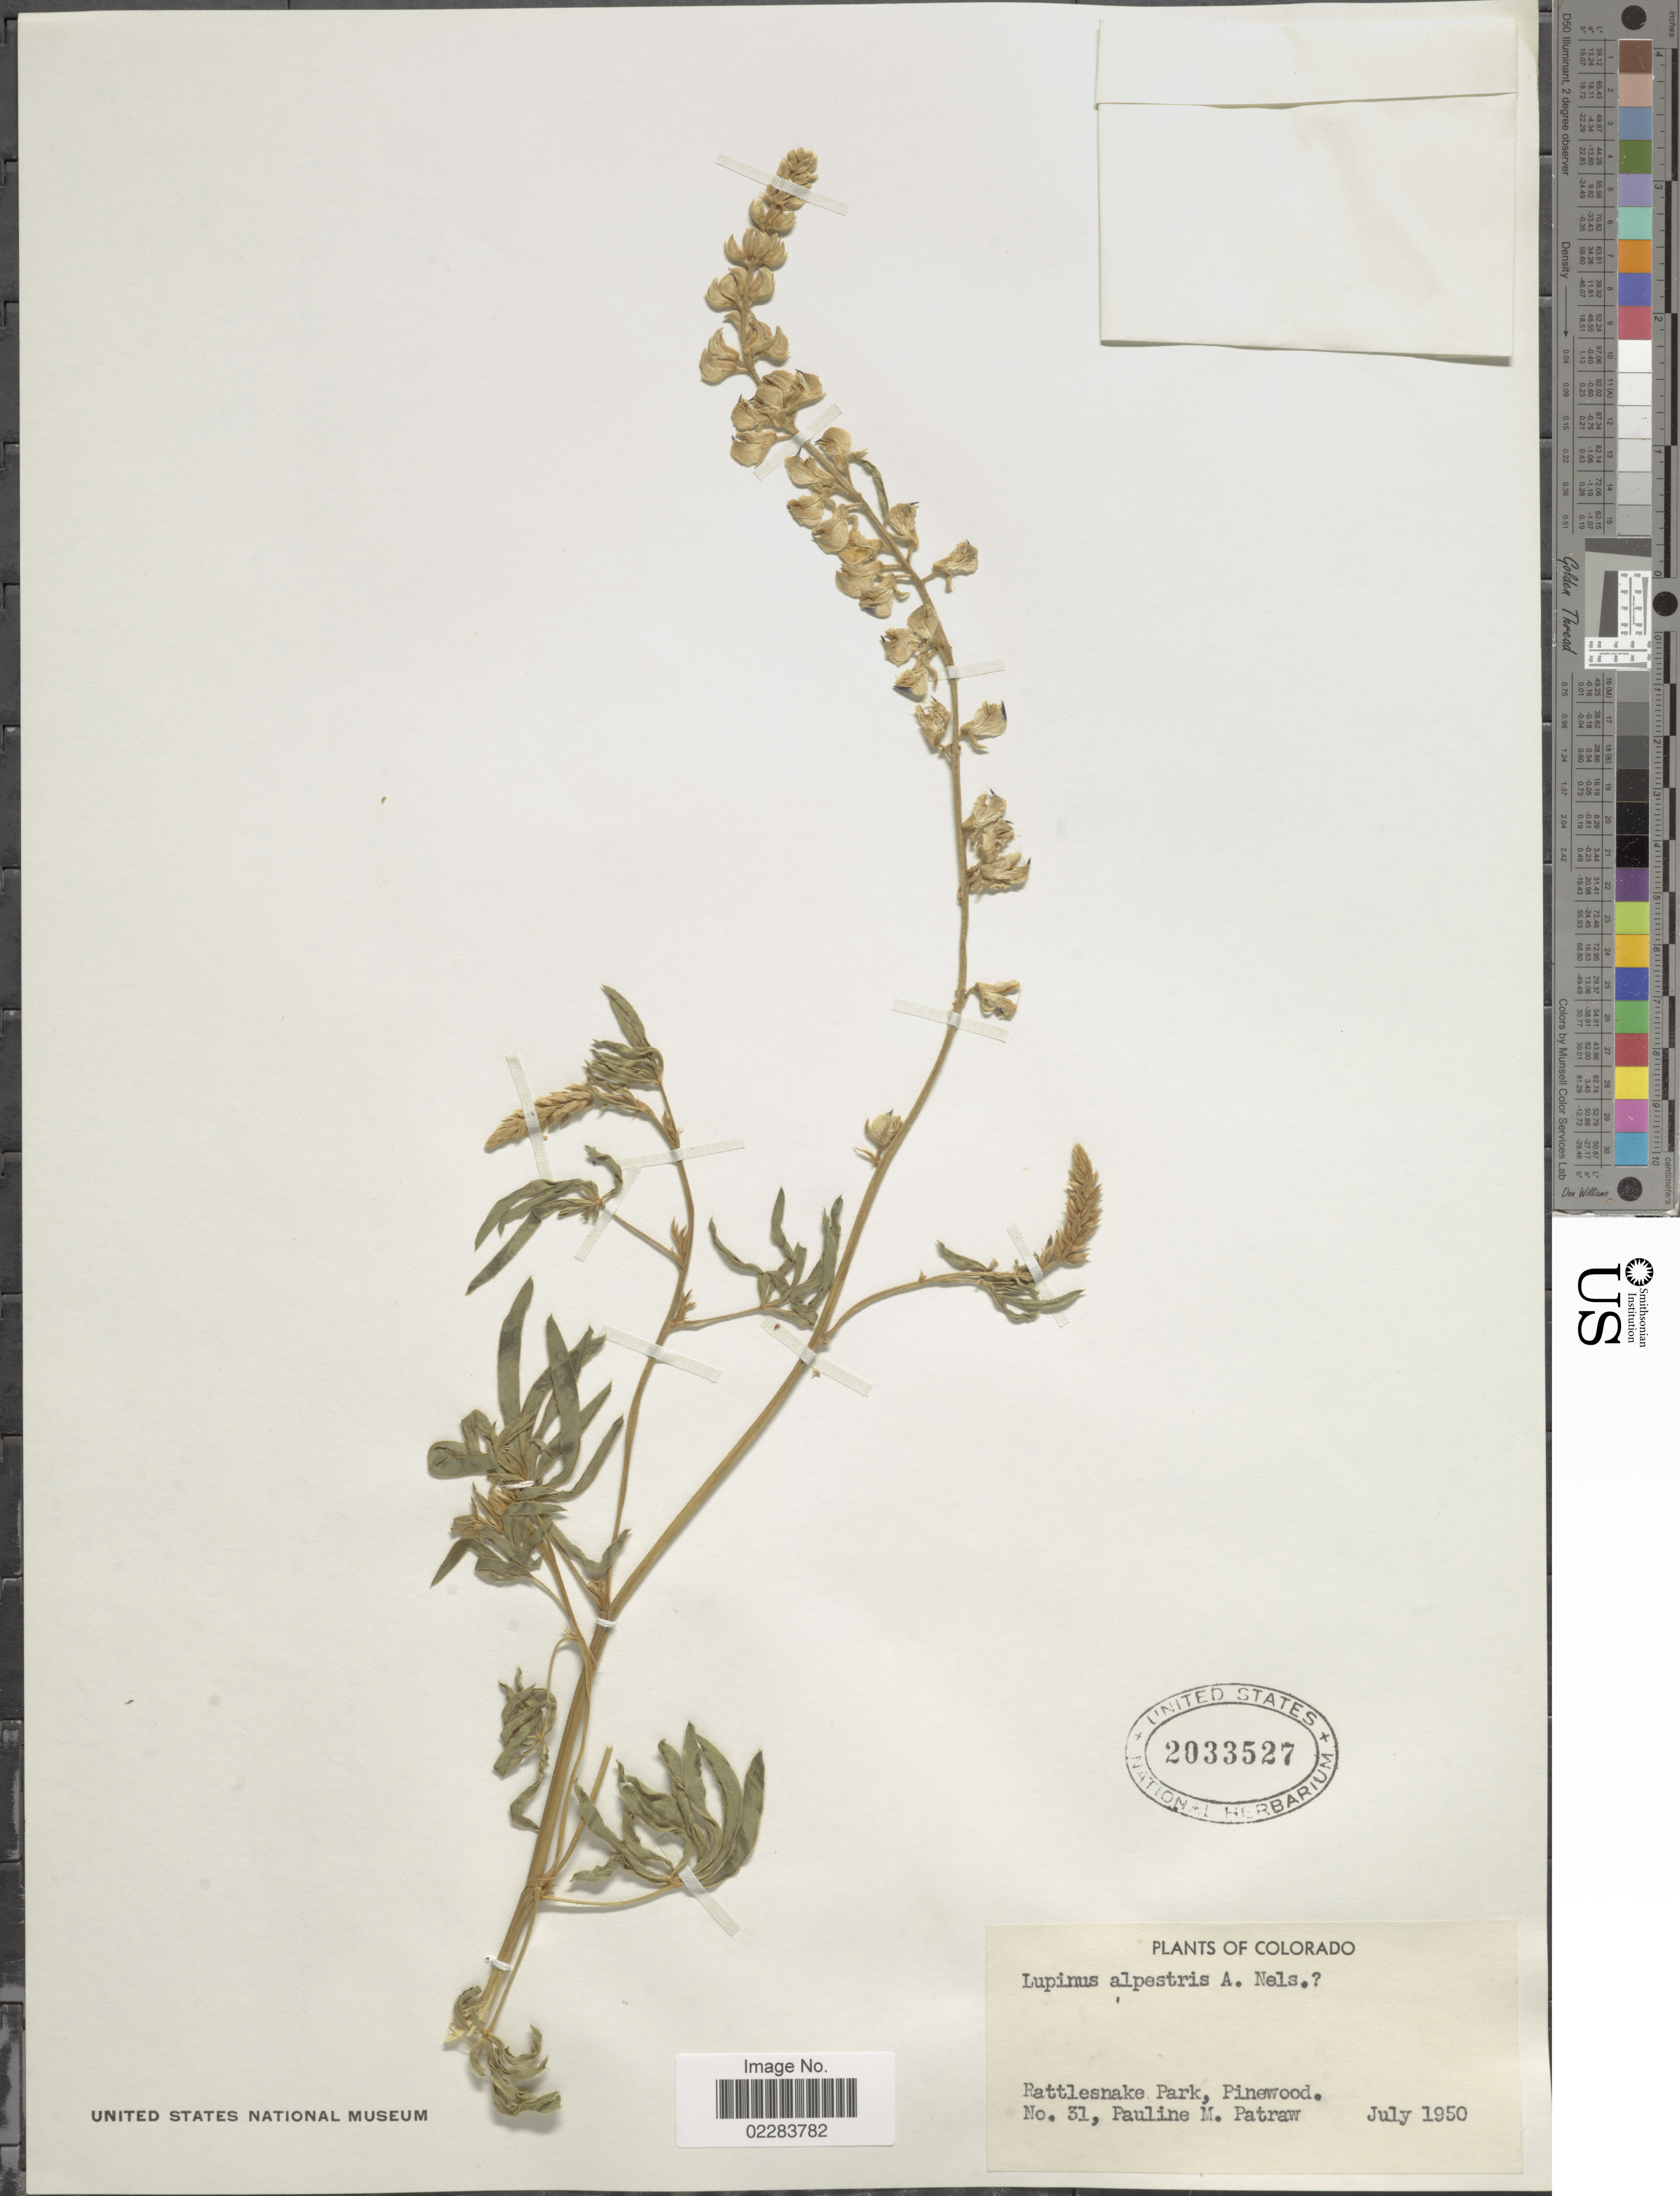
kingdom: Plantae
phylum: Tracheophyta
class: Magnoliopsida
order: Fabales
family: Fabaceae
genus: Lupinus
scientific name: Lupinus alpestris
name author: A. Nelson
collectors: P. Patraw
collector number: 31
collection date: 1950-07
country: United States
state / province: Colorado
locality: Rattlesnake Park, Pinewood.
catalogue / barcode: US 2033527